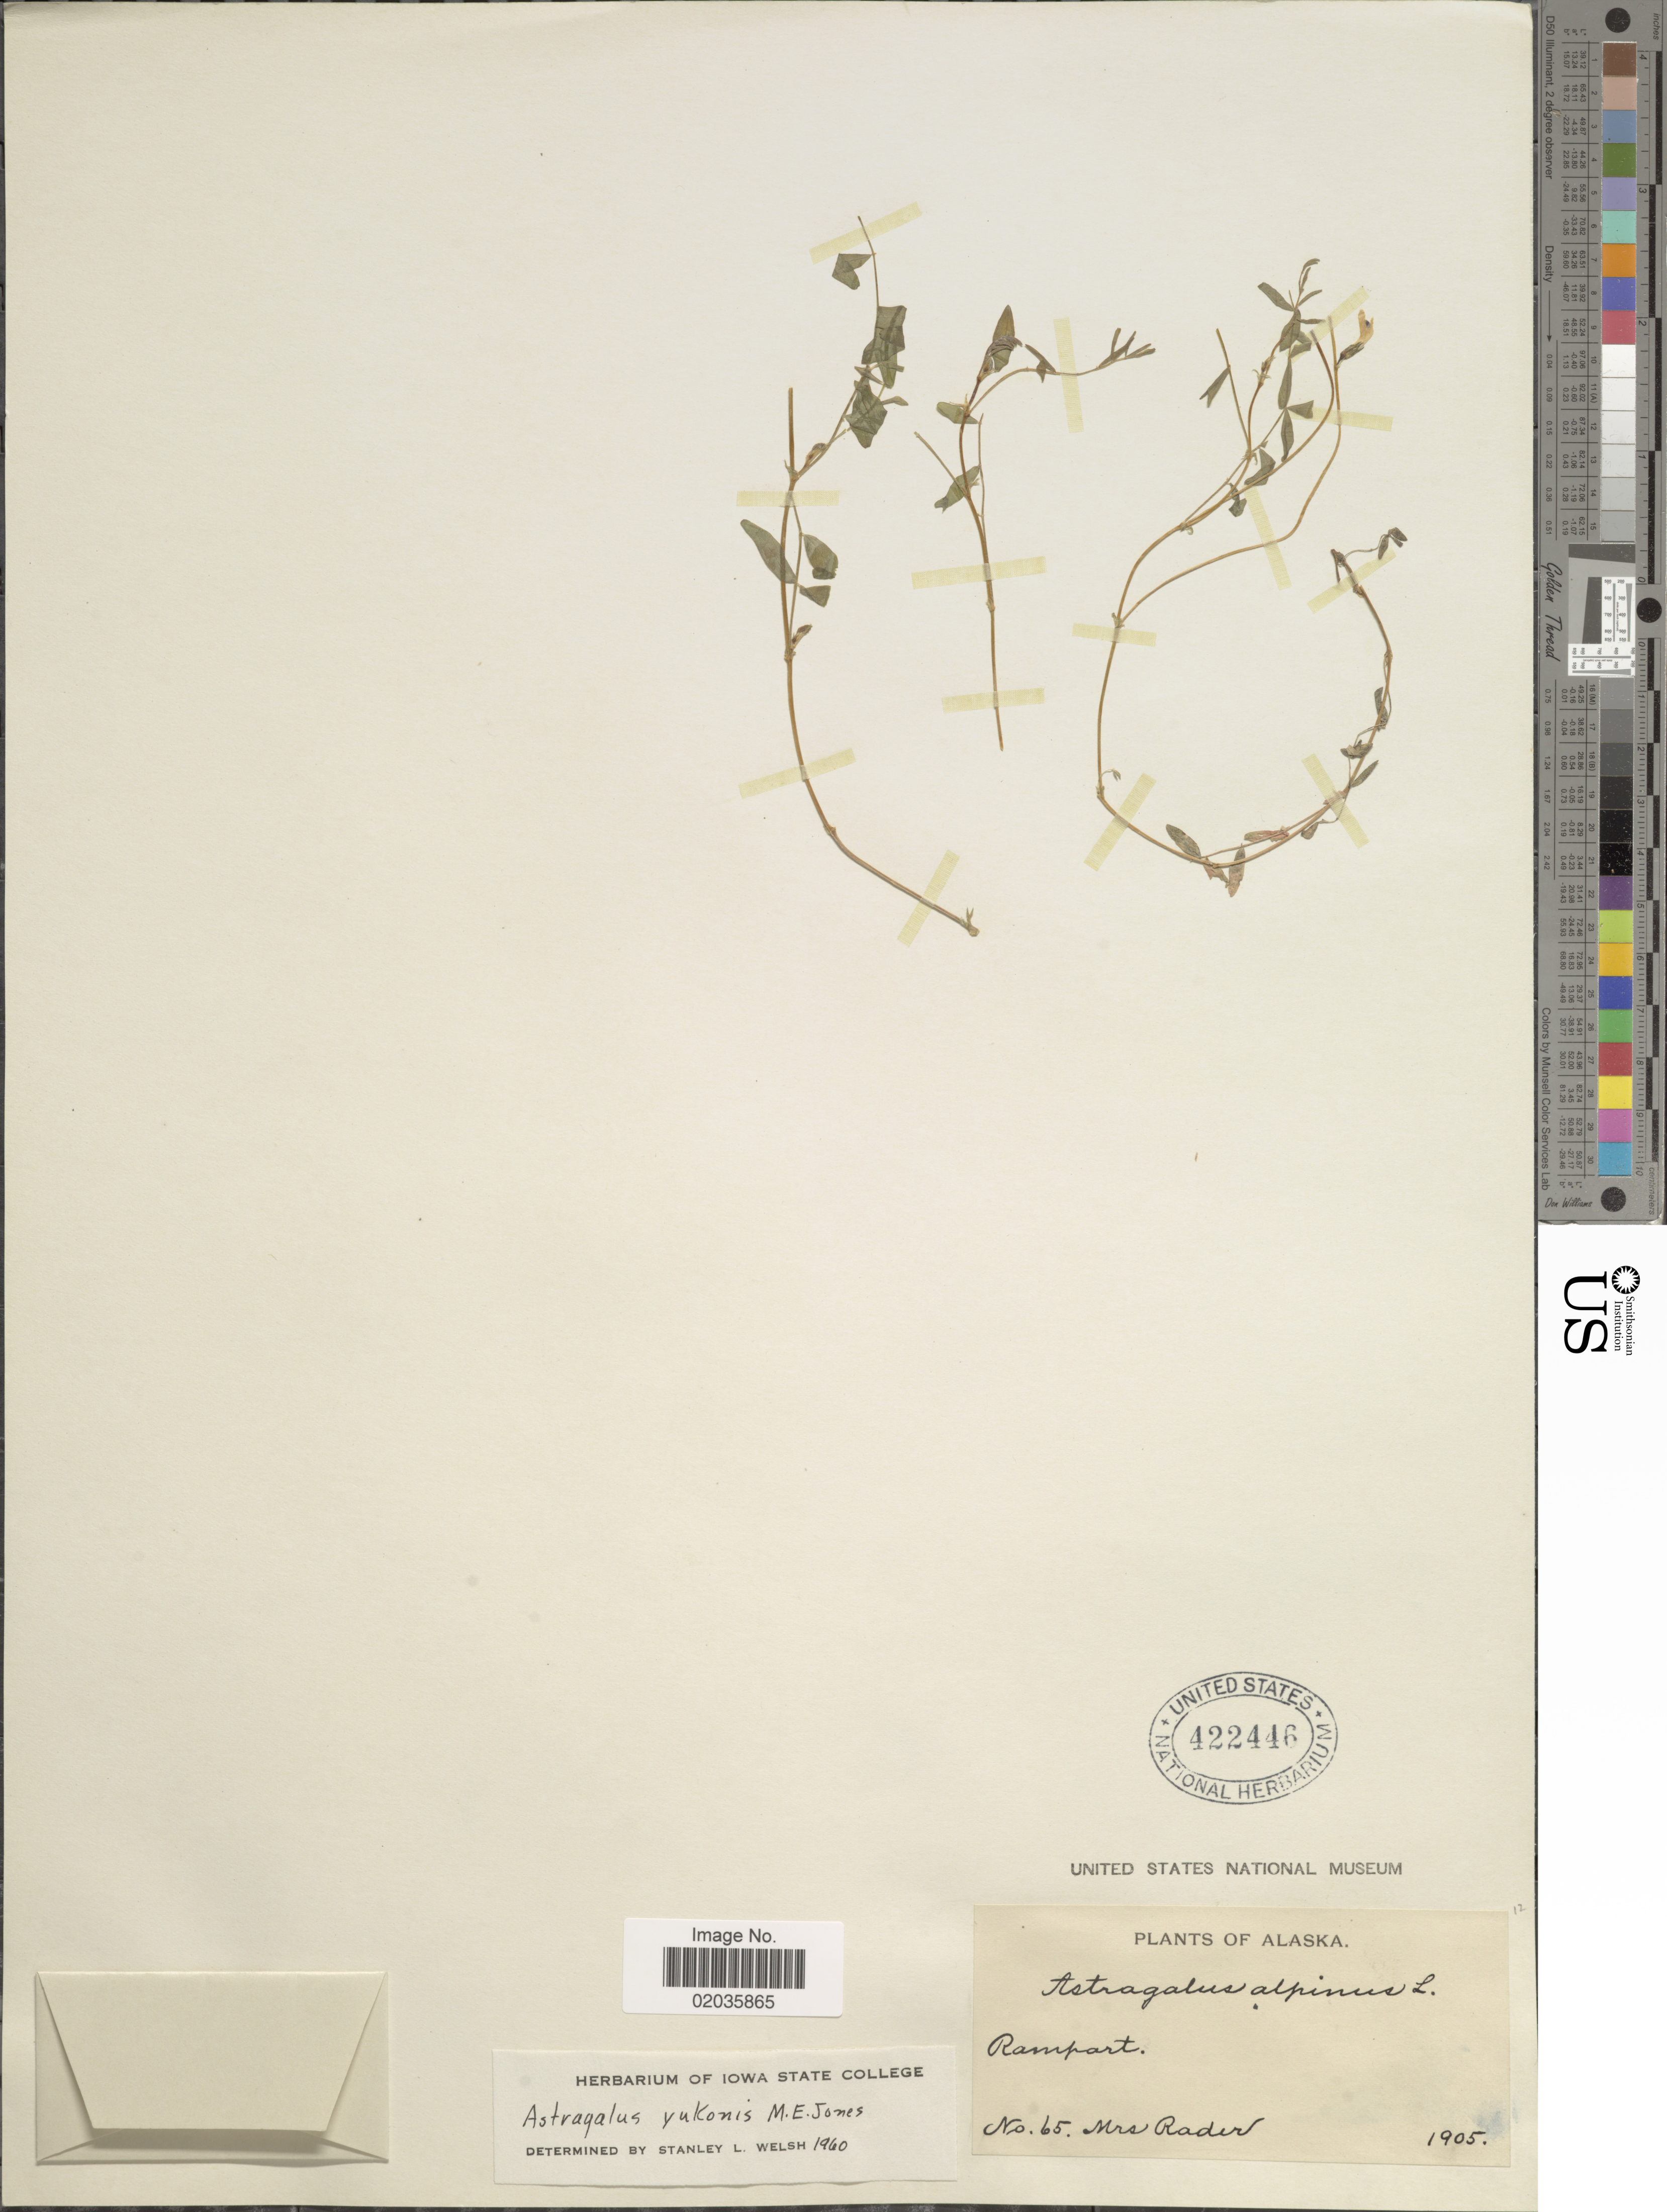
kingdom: Plantae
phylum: Tracheophyta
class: Magnoliopsida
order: Fabales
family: Fabaceae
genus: Astragalus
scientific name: Astragalus yukonis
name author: M.E. Jones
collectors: Mrs. Rader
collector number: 65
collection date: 1905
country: United States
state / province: Alaska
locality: Rampart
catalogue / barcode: US 422446